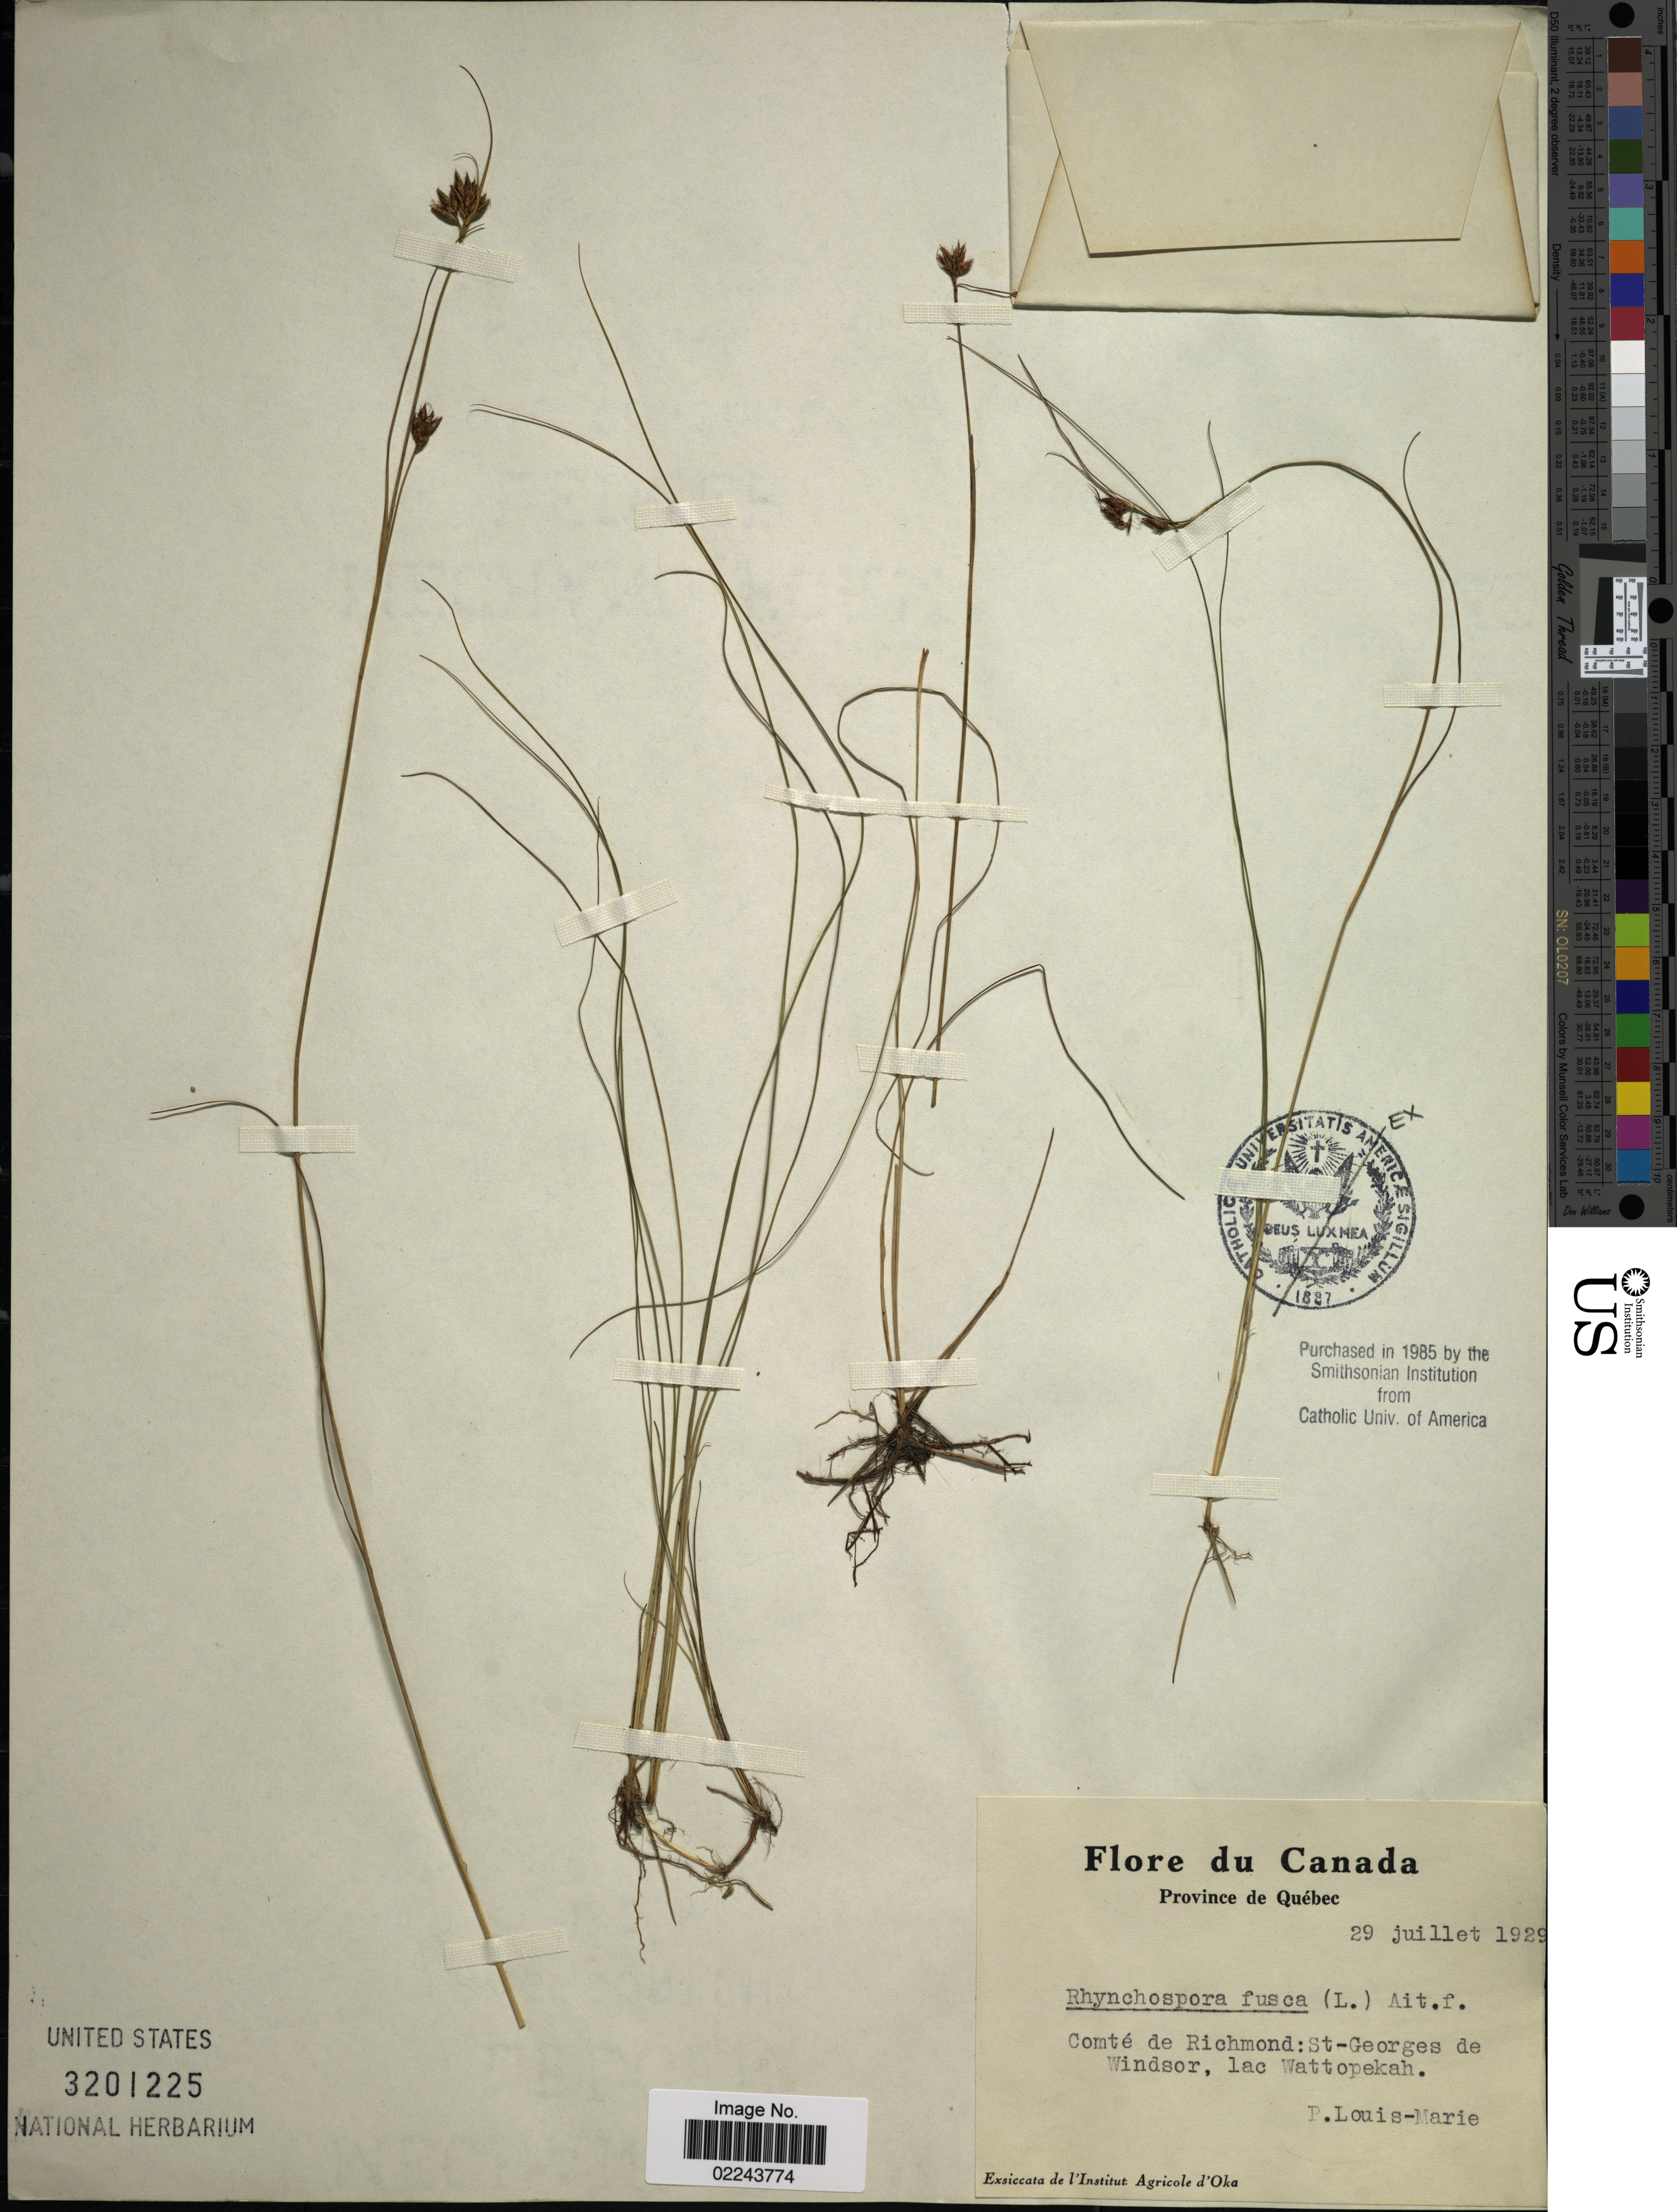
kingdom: Plantae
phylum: Tracheophyta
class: Liliopsida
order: Poales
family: Cyperaceae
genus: Rhynchospora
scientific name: Rhynchospora fusca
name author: (L.) W.T. Aiton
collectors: L.-M. LaLonde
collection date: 1929-07-29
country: Canada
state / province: Quebec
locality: Comte de Richmond, St-Georges de Windsor, lac Wattopekah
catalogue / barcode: US 3201225